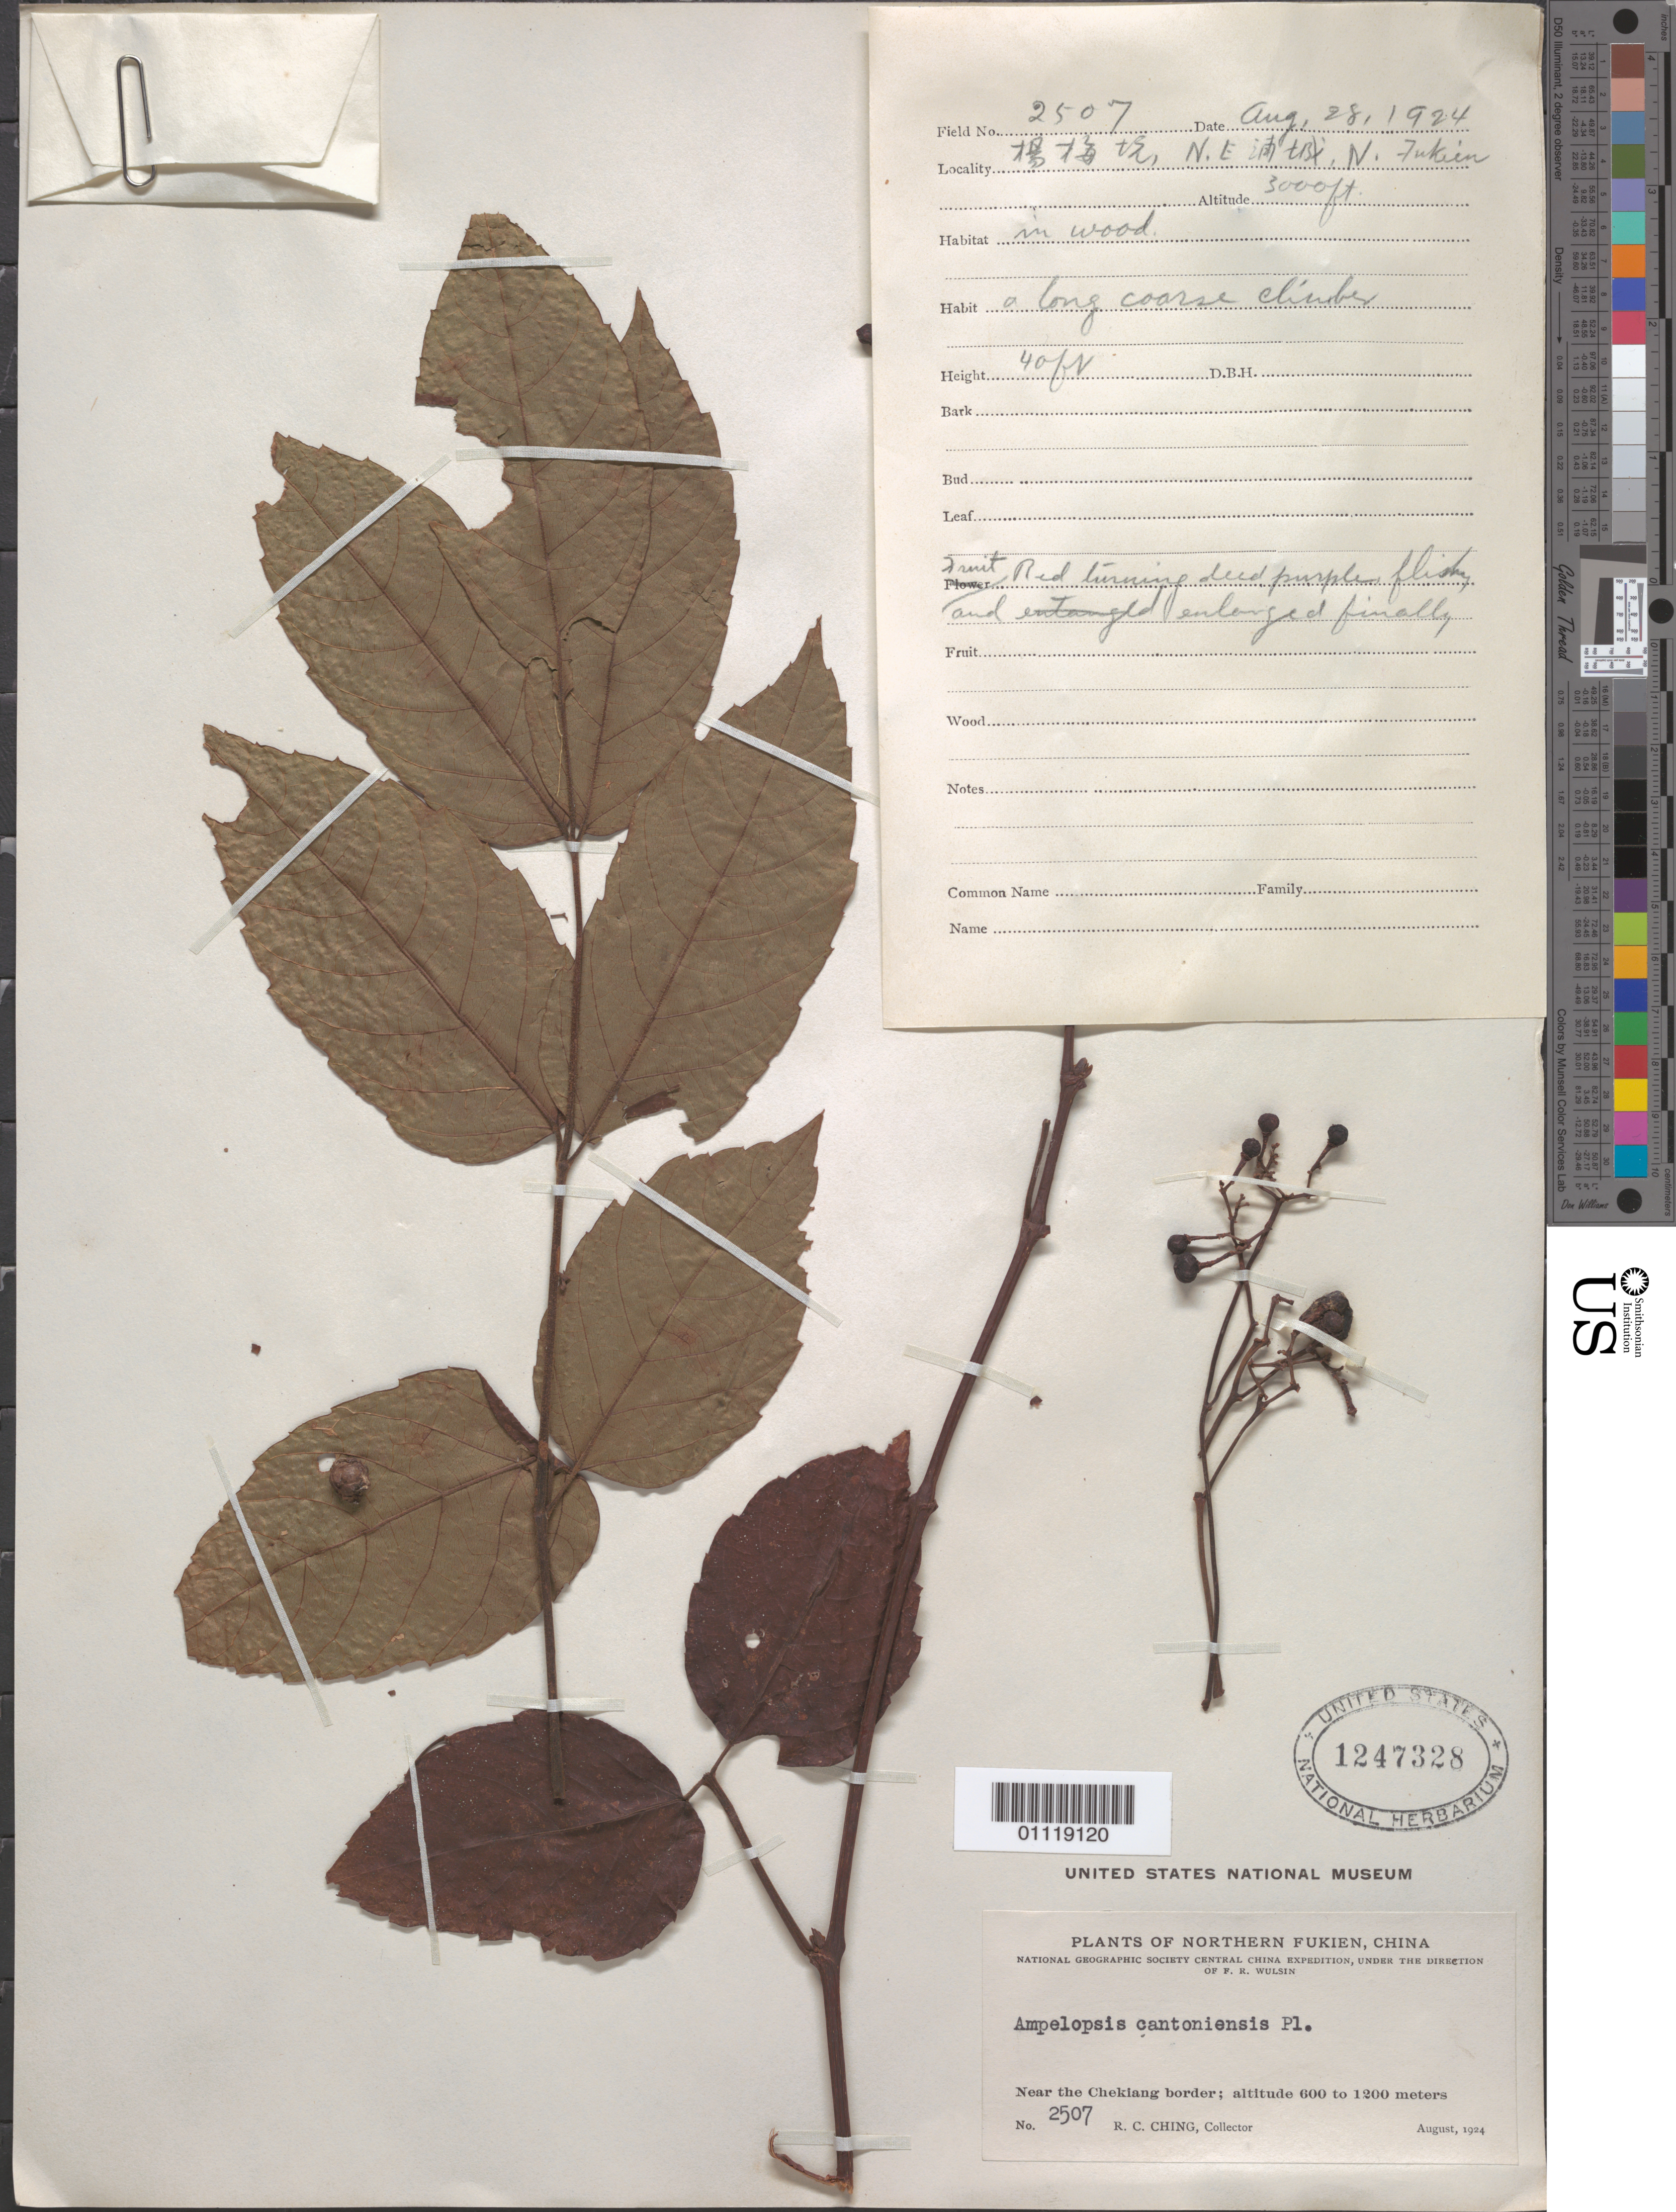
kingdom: Plantae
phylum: Tracheophyta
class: Magnoliopsida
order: Vitales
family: Vitaceae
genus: Ampelopsis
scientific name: Ampelopsis cantoniensis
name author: (W. Hook. & H.J. Arn.) Planch.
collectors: R. C. Ching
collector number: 2507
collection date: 1924-08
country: China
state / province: Fujian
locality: Near the Chekiang border.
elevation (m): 600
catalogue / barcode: US 1247328